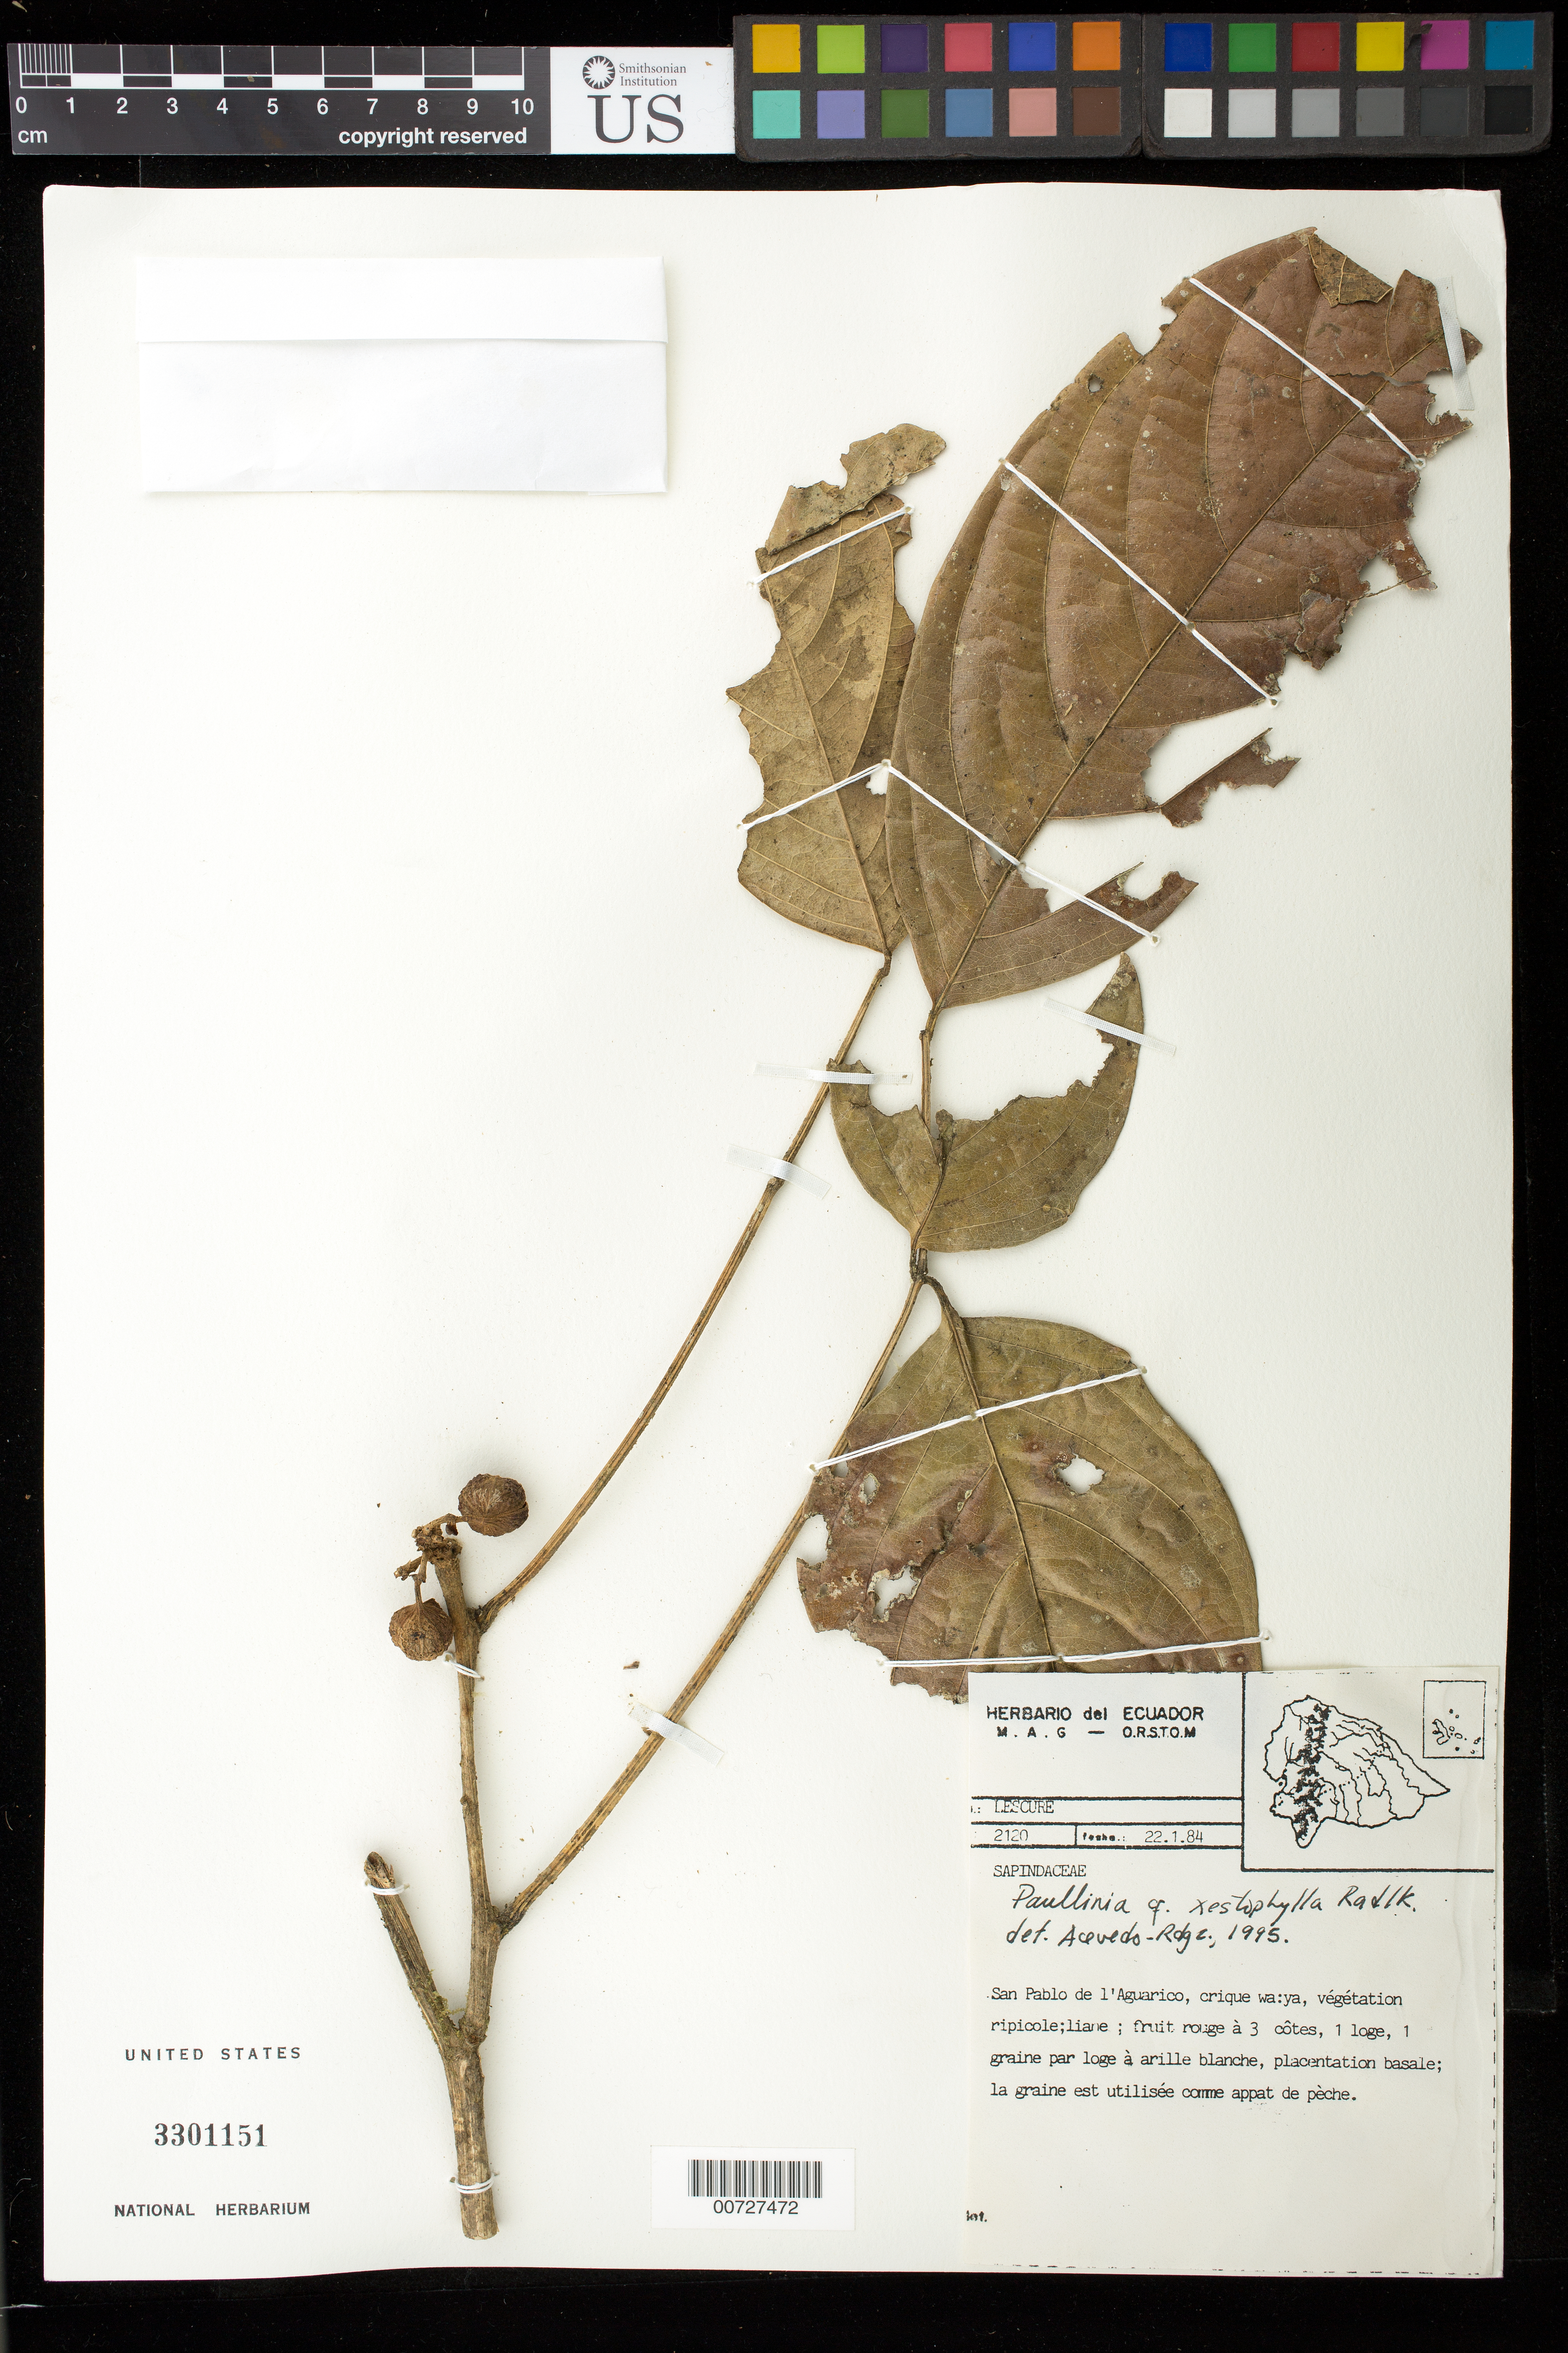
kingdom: Plantae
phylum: Tracheophyta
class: Magnoliopsida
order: Sapindales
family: Sapindaceae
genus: Paullinia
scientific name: Paullinia xestophylla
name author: Radlk.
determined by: Acevedo-Rodríguez, P., (BOT), Smithsonian Institution - National Museum of Natural History (UNITED STATES)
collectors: -. Lescure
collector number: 2120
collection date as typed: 22 Jan 1984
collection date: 1984-01-22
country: Ecuador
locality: San Pablo de l'Aguarico.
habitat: Crique wa:ya, végétation ripicole.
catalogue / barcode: US 3301151